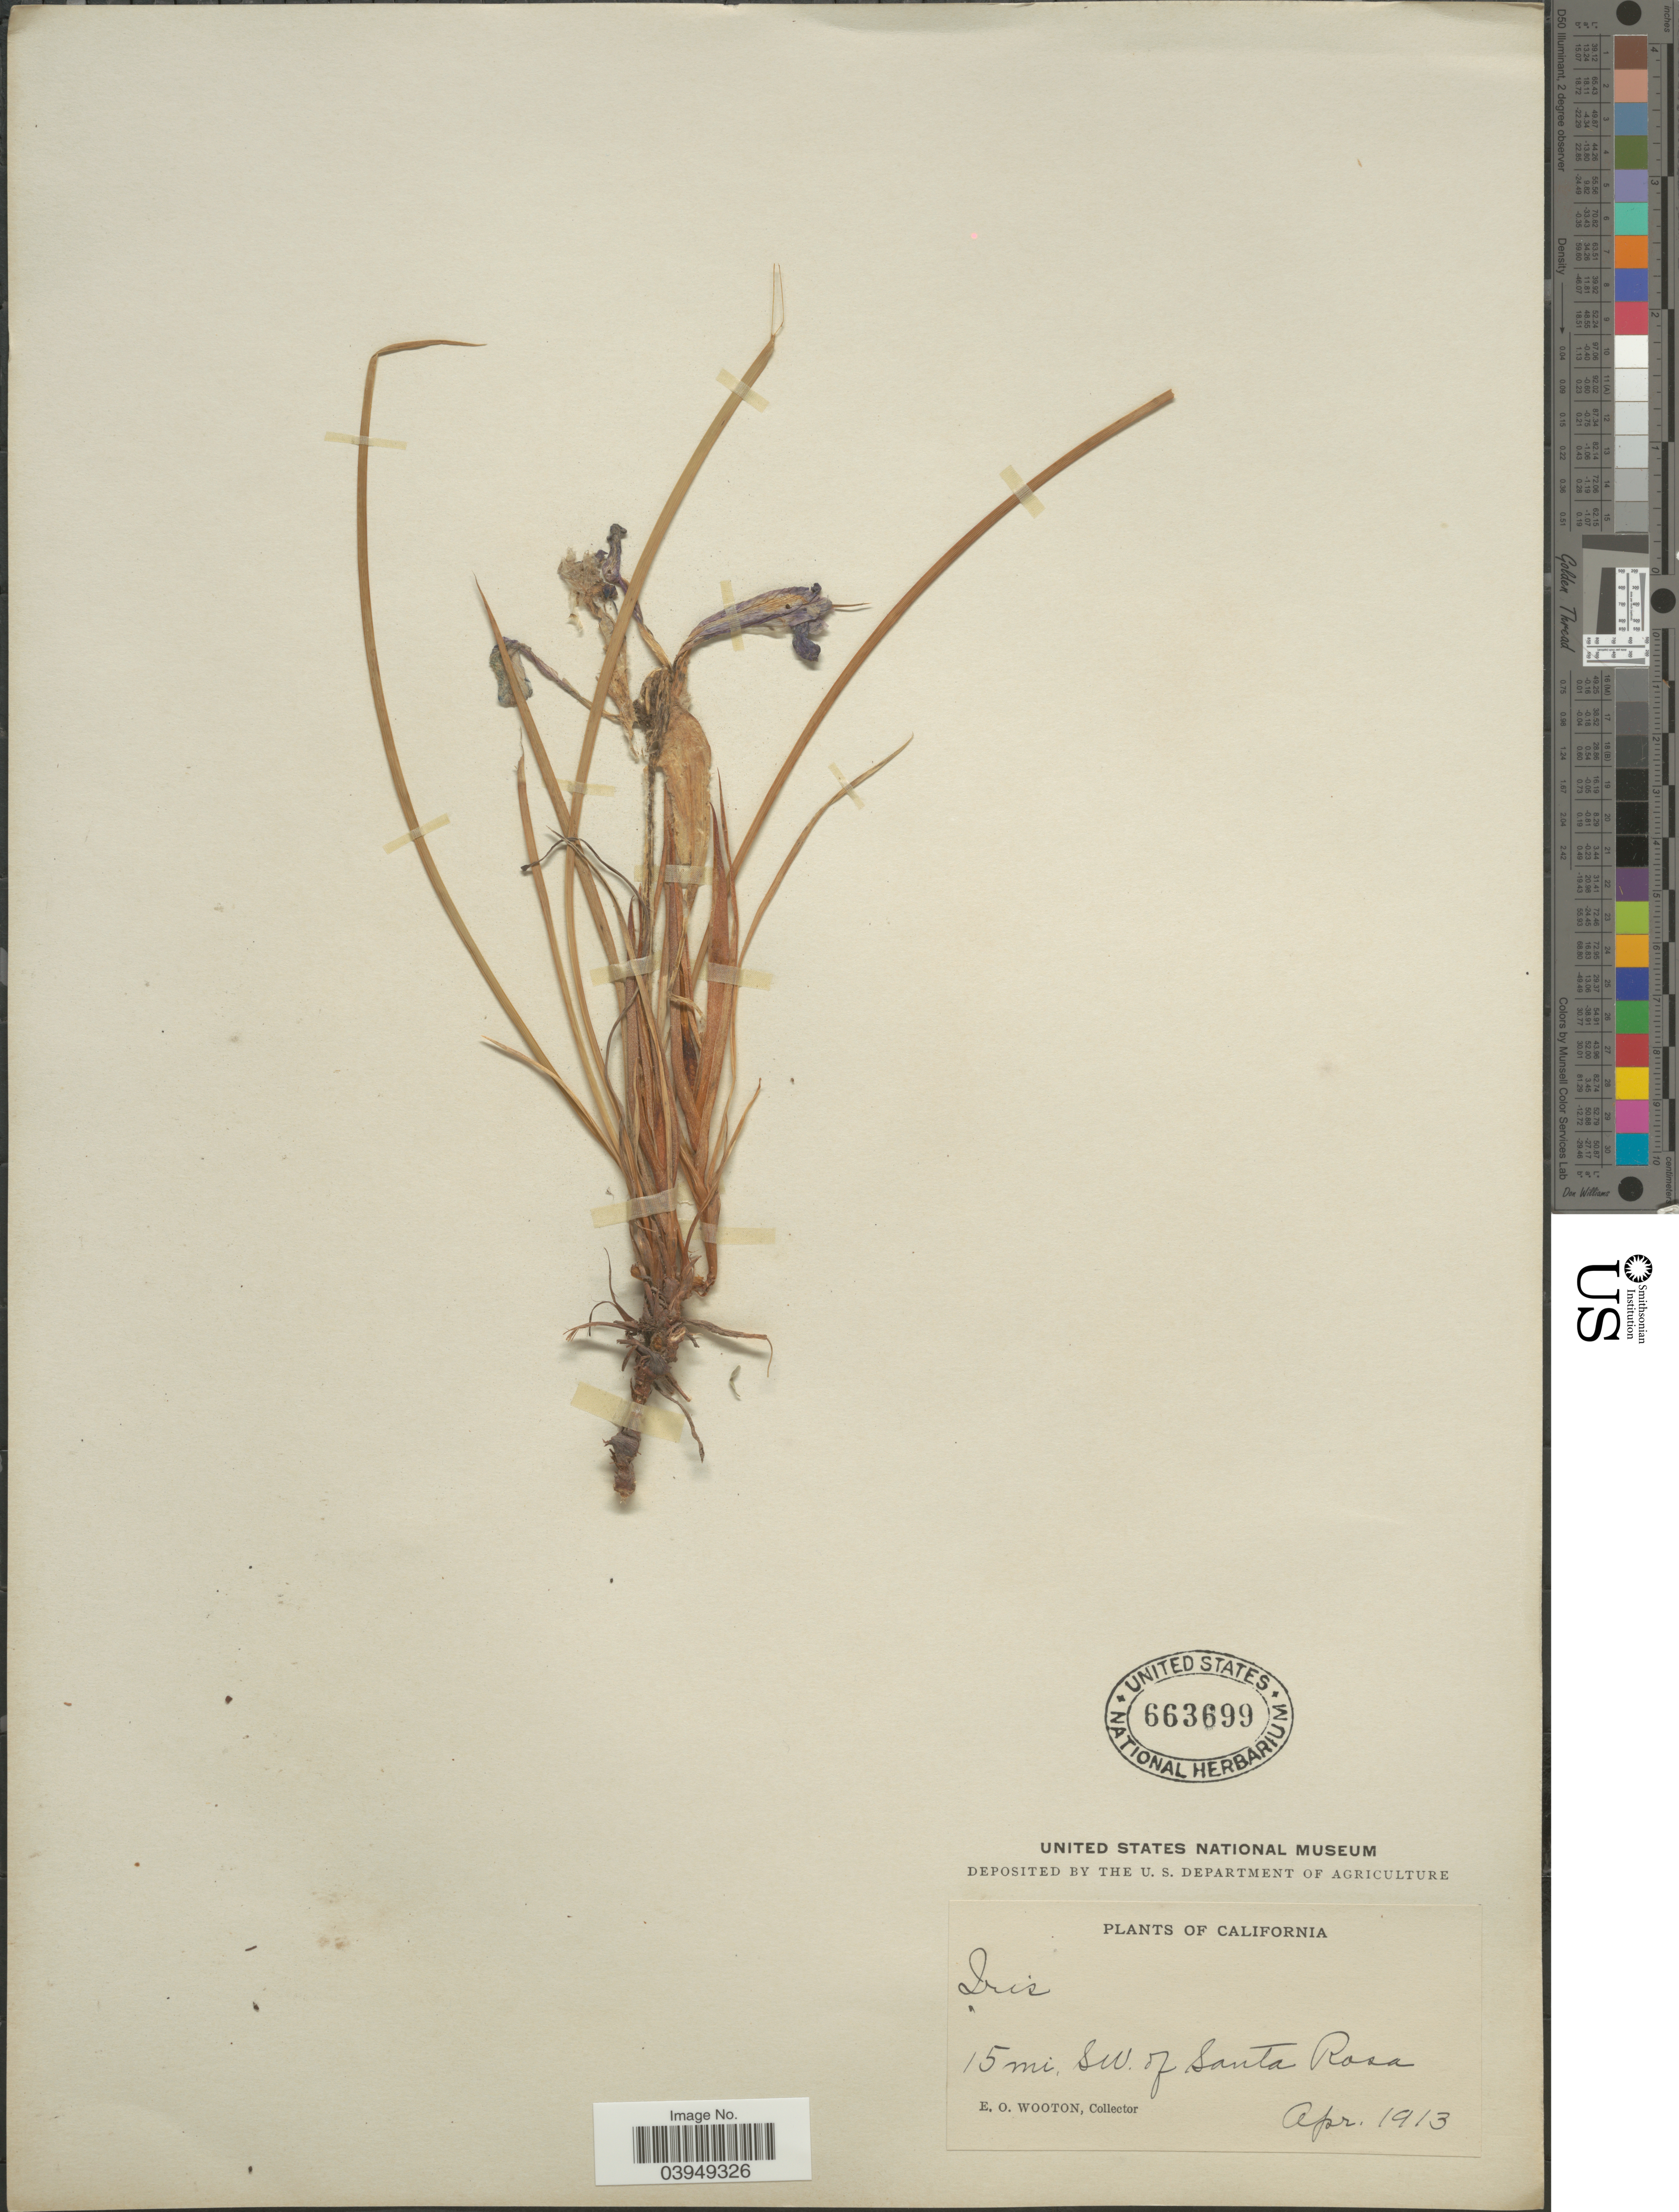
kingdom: Plantae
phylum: Tracheophyta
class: Liliopsida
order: Asparagales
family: Iridaceae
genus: Iris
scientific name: Iris sp.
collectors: E. O. Wooton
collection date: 1913-04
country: United States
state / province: California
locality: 15 mi. SW. of Santa Rosa.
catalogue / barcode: US 663699